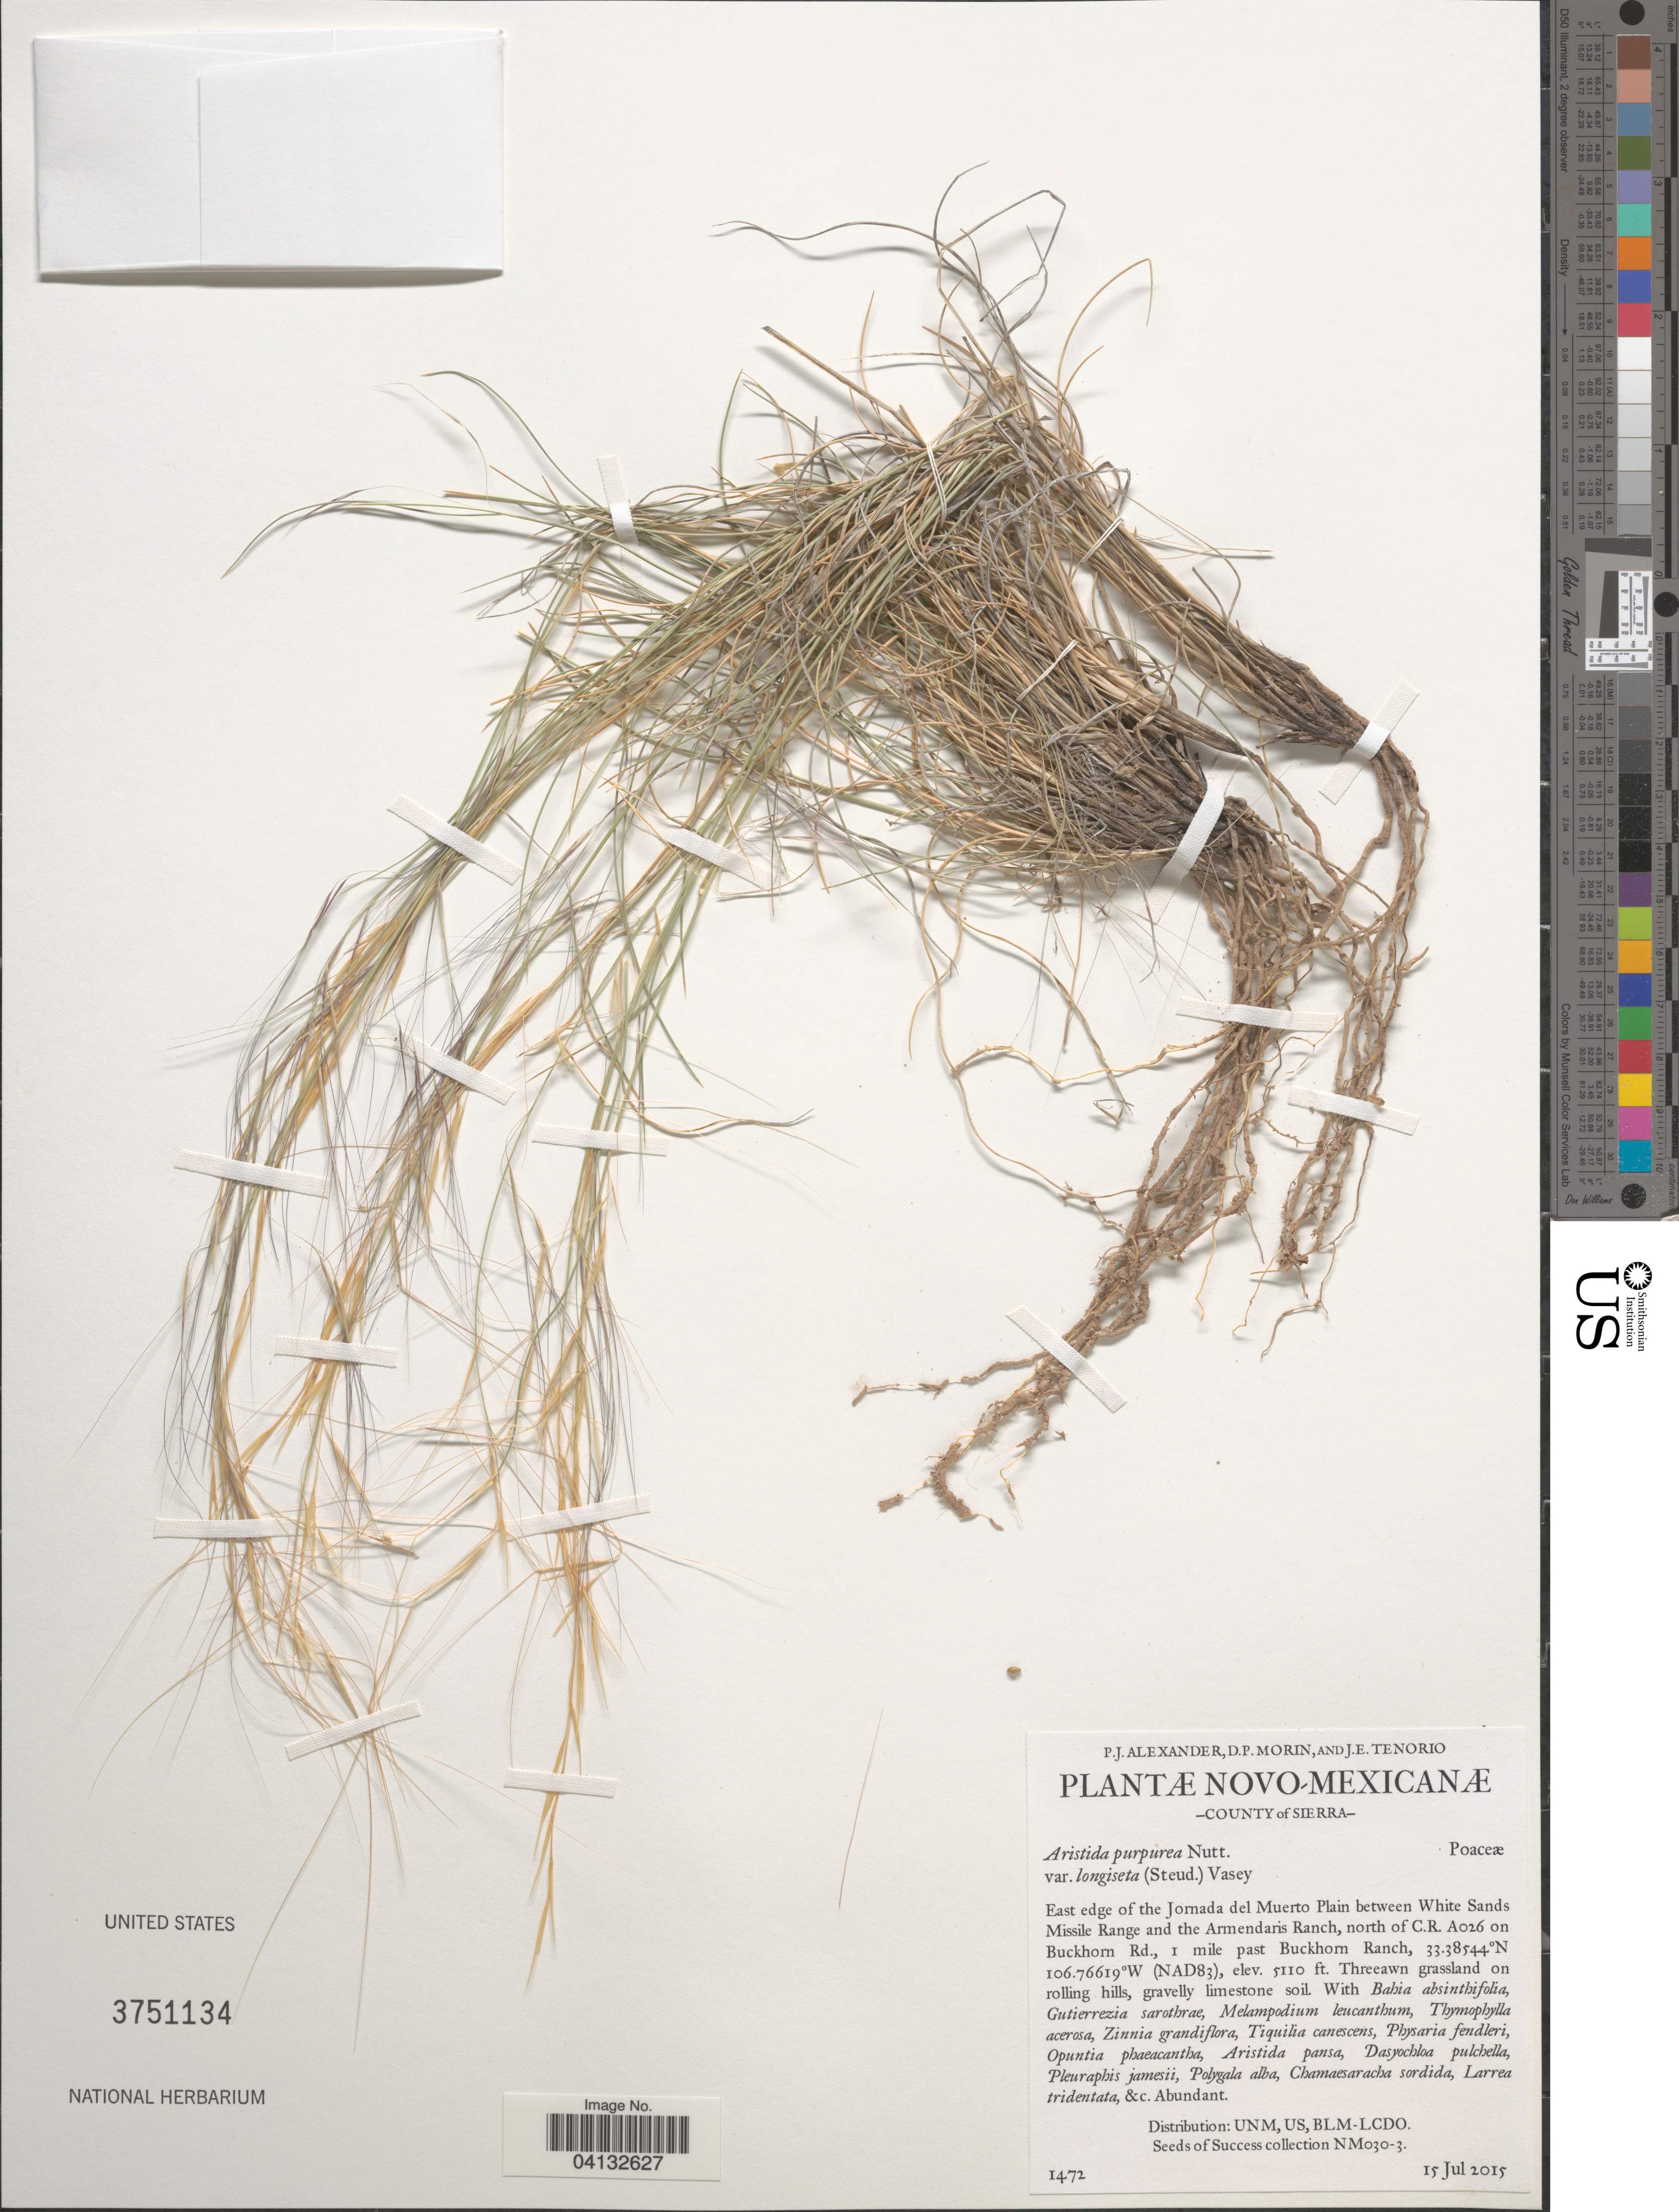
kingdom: Plantae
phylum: Tracheophyta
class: Liliopsida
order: Poales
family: Poaceae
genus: Aristida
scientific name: Aristida purpurea var. longiseta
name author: (Steud.) Vasey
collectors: P. Alexander, D. Morin & J. Tenorio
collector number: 1472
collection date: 2015-07-15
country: United States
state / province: New Mexico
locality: County of Sierra. East edge of the Jomada del Muerto Plain between White Sands Missile Range and the Armendaris Ranch, north of C.R. A026 on Buckhorn Rd., 1 mile past Buckhorn Ranch.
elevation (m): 1558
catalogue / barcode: US 3751134